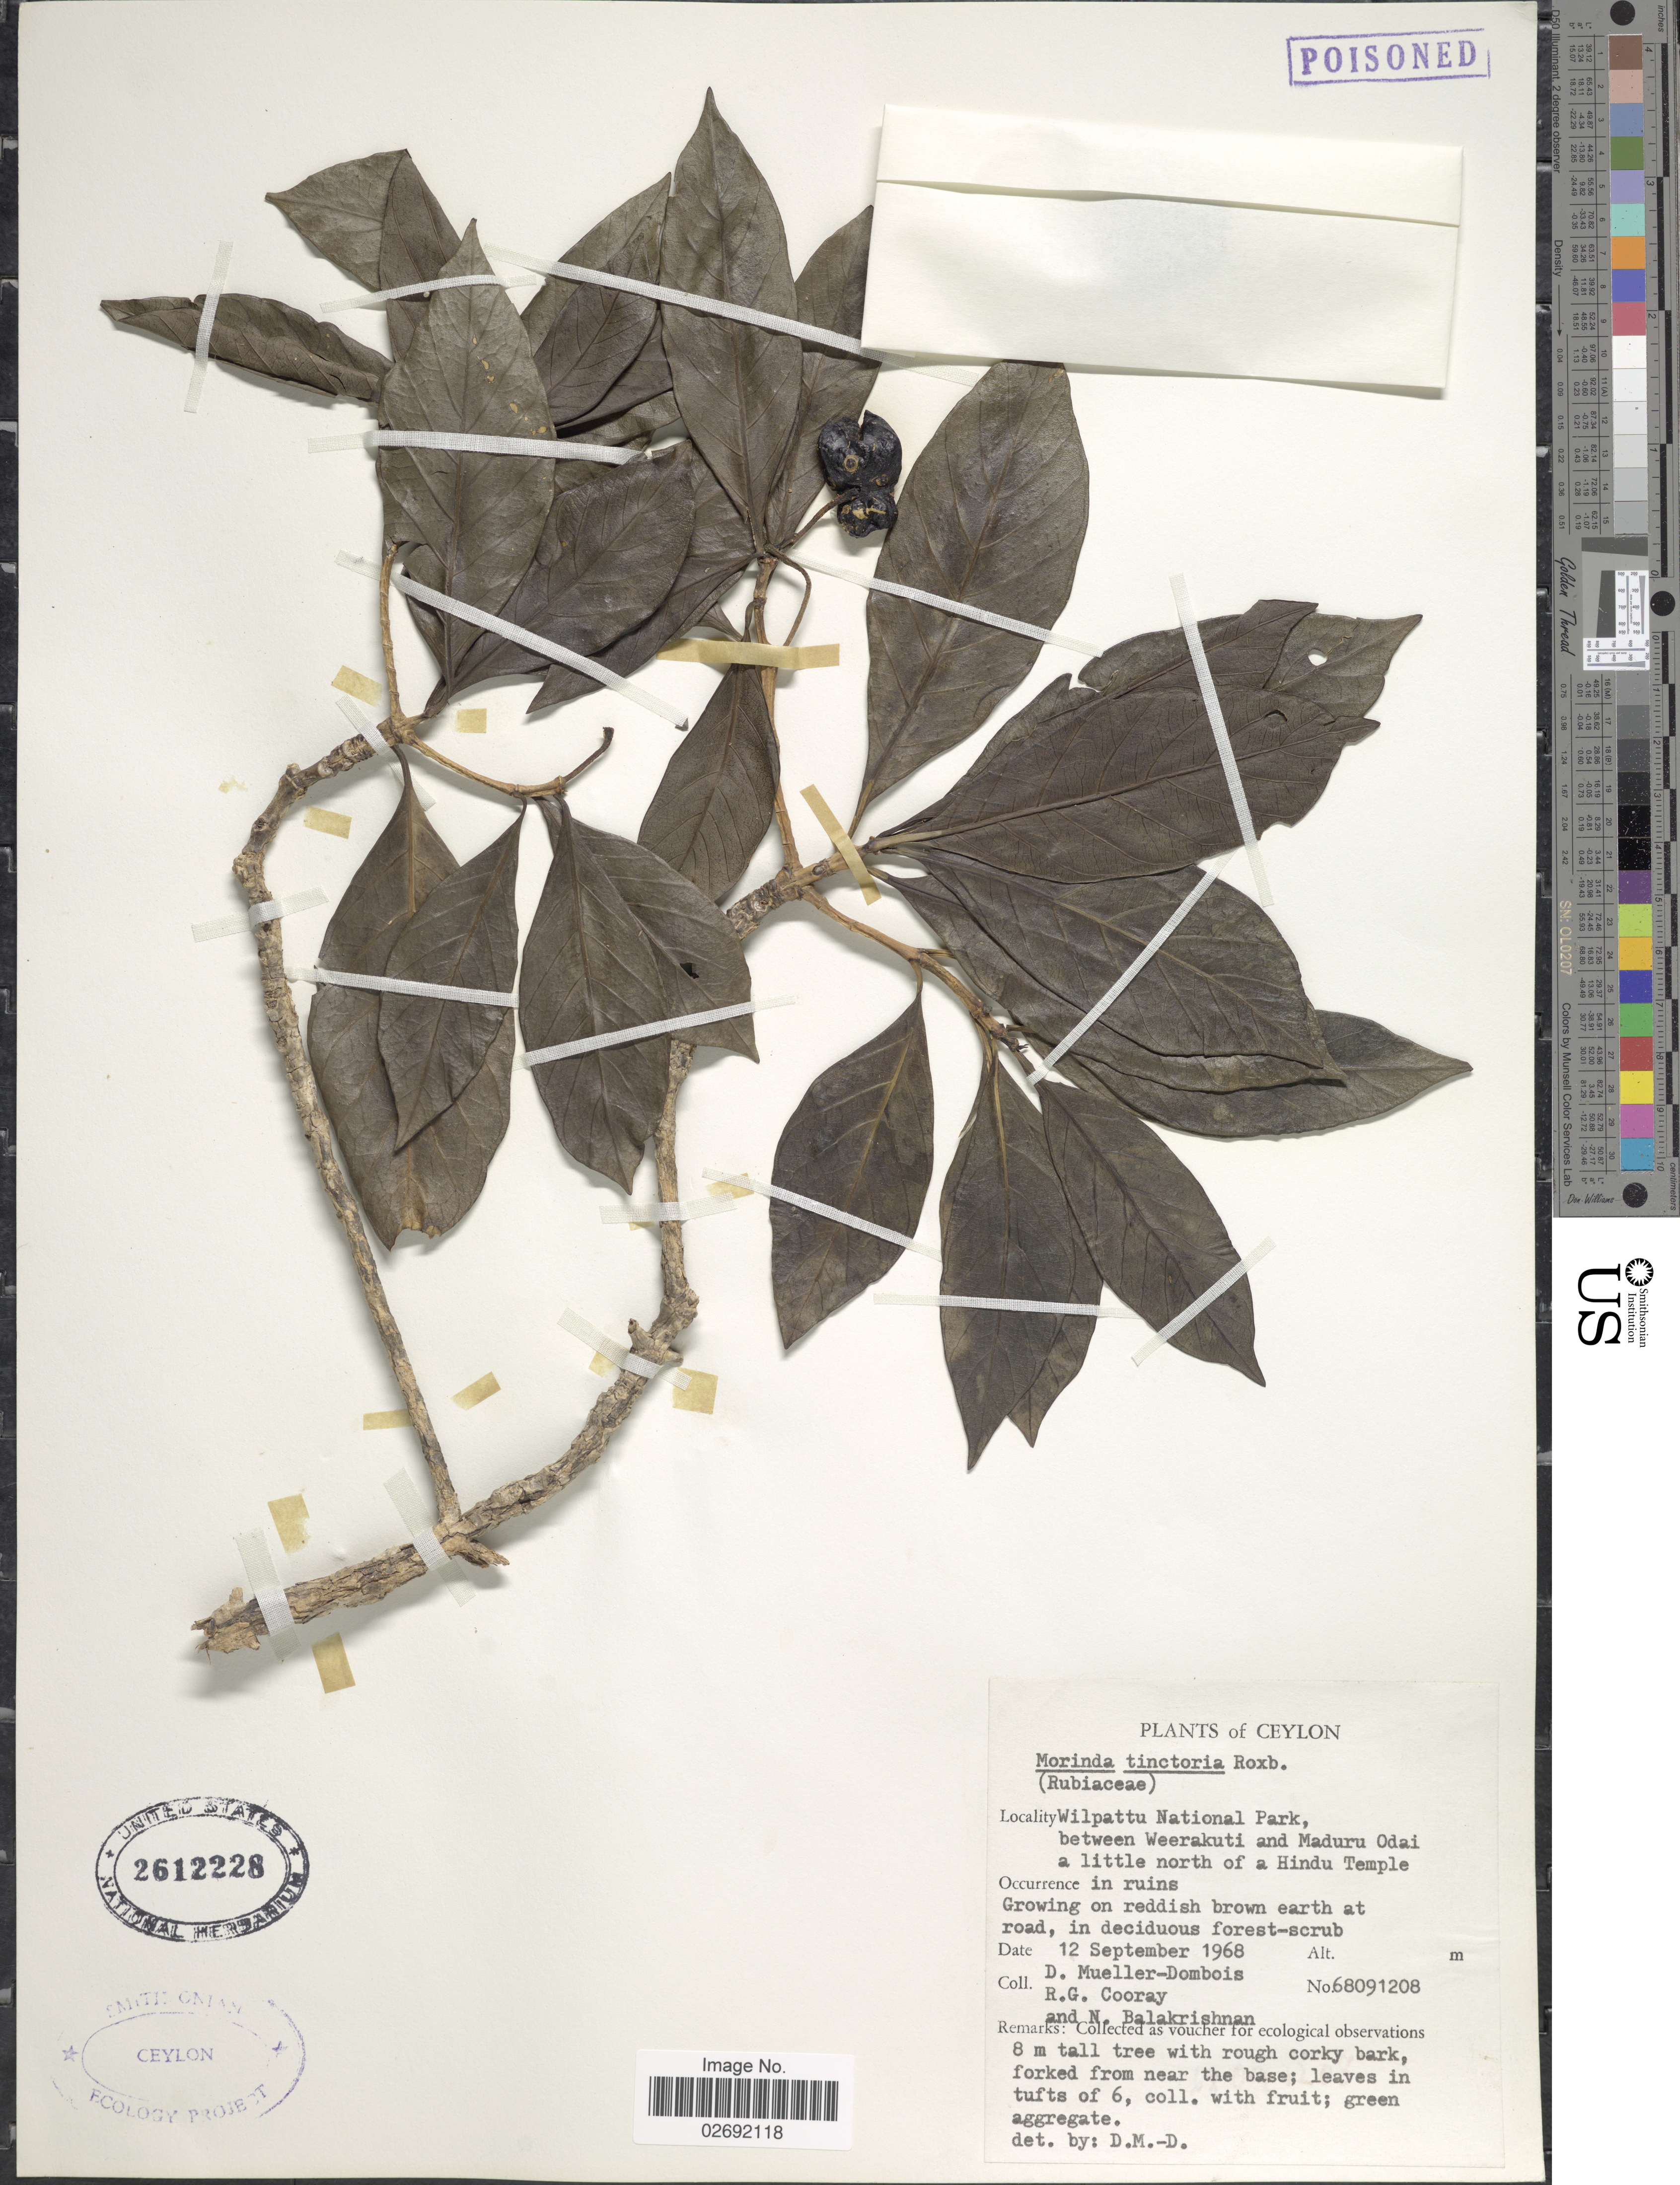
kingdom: Plantae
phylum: Tracheophyta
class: Magnoliopsida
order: Gentianales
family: Rubiaceae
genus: Morinda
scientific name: Morinda coreia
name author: Buch.-Ham.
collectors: D. Mueller-Dombois, R. Cooray & N. Balakrishnan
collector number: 68091208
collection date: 1968-09-12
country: Sri Lanka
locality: Ceylon, Wilpattu National Park, between Weerakuti and Maduru Odai a little north of a Hindu Temple, in ruins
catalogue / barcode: US 2612228